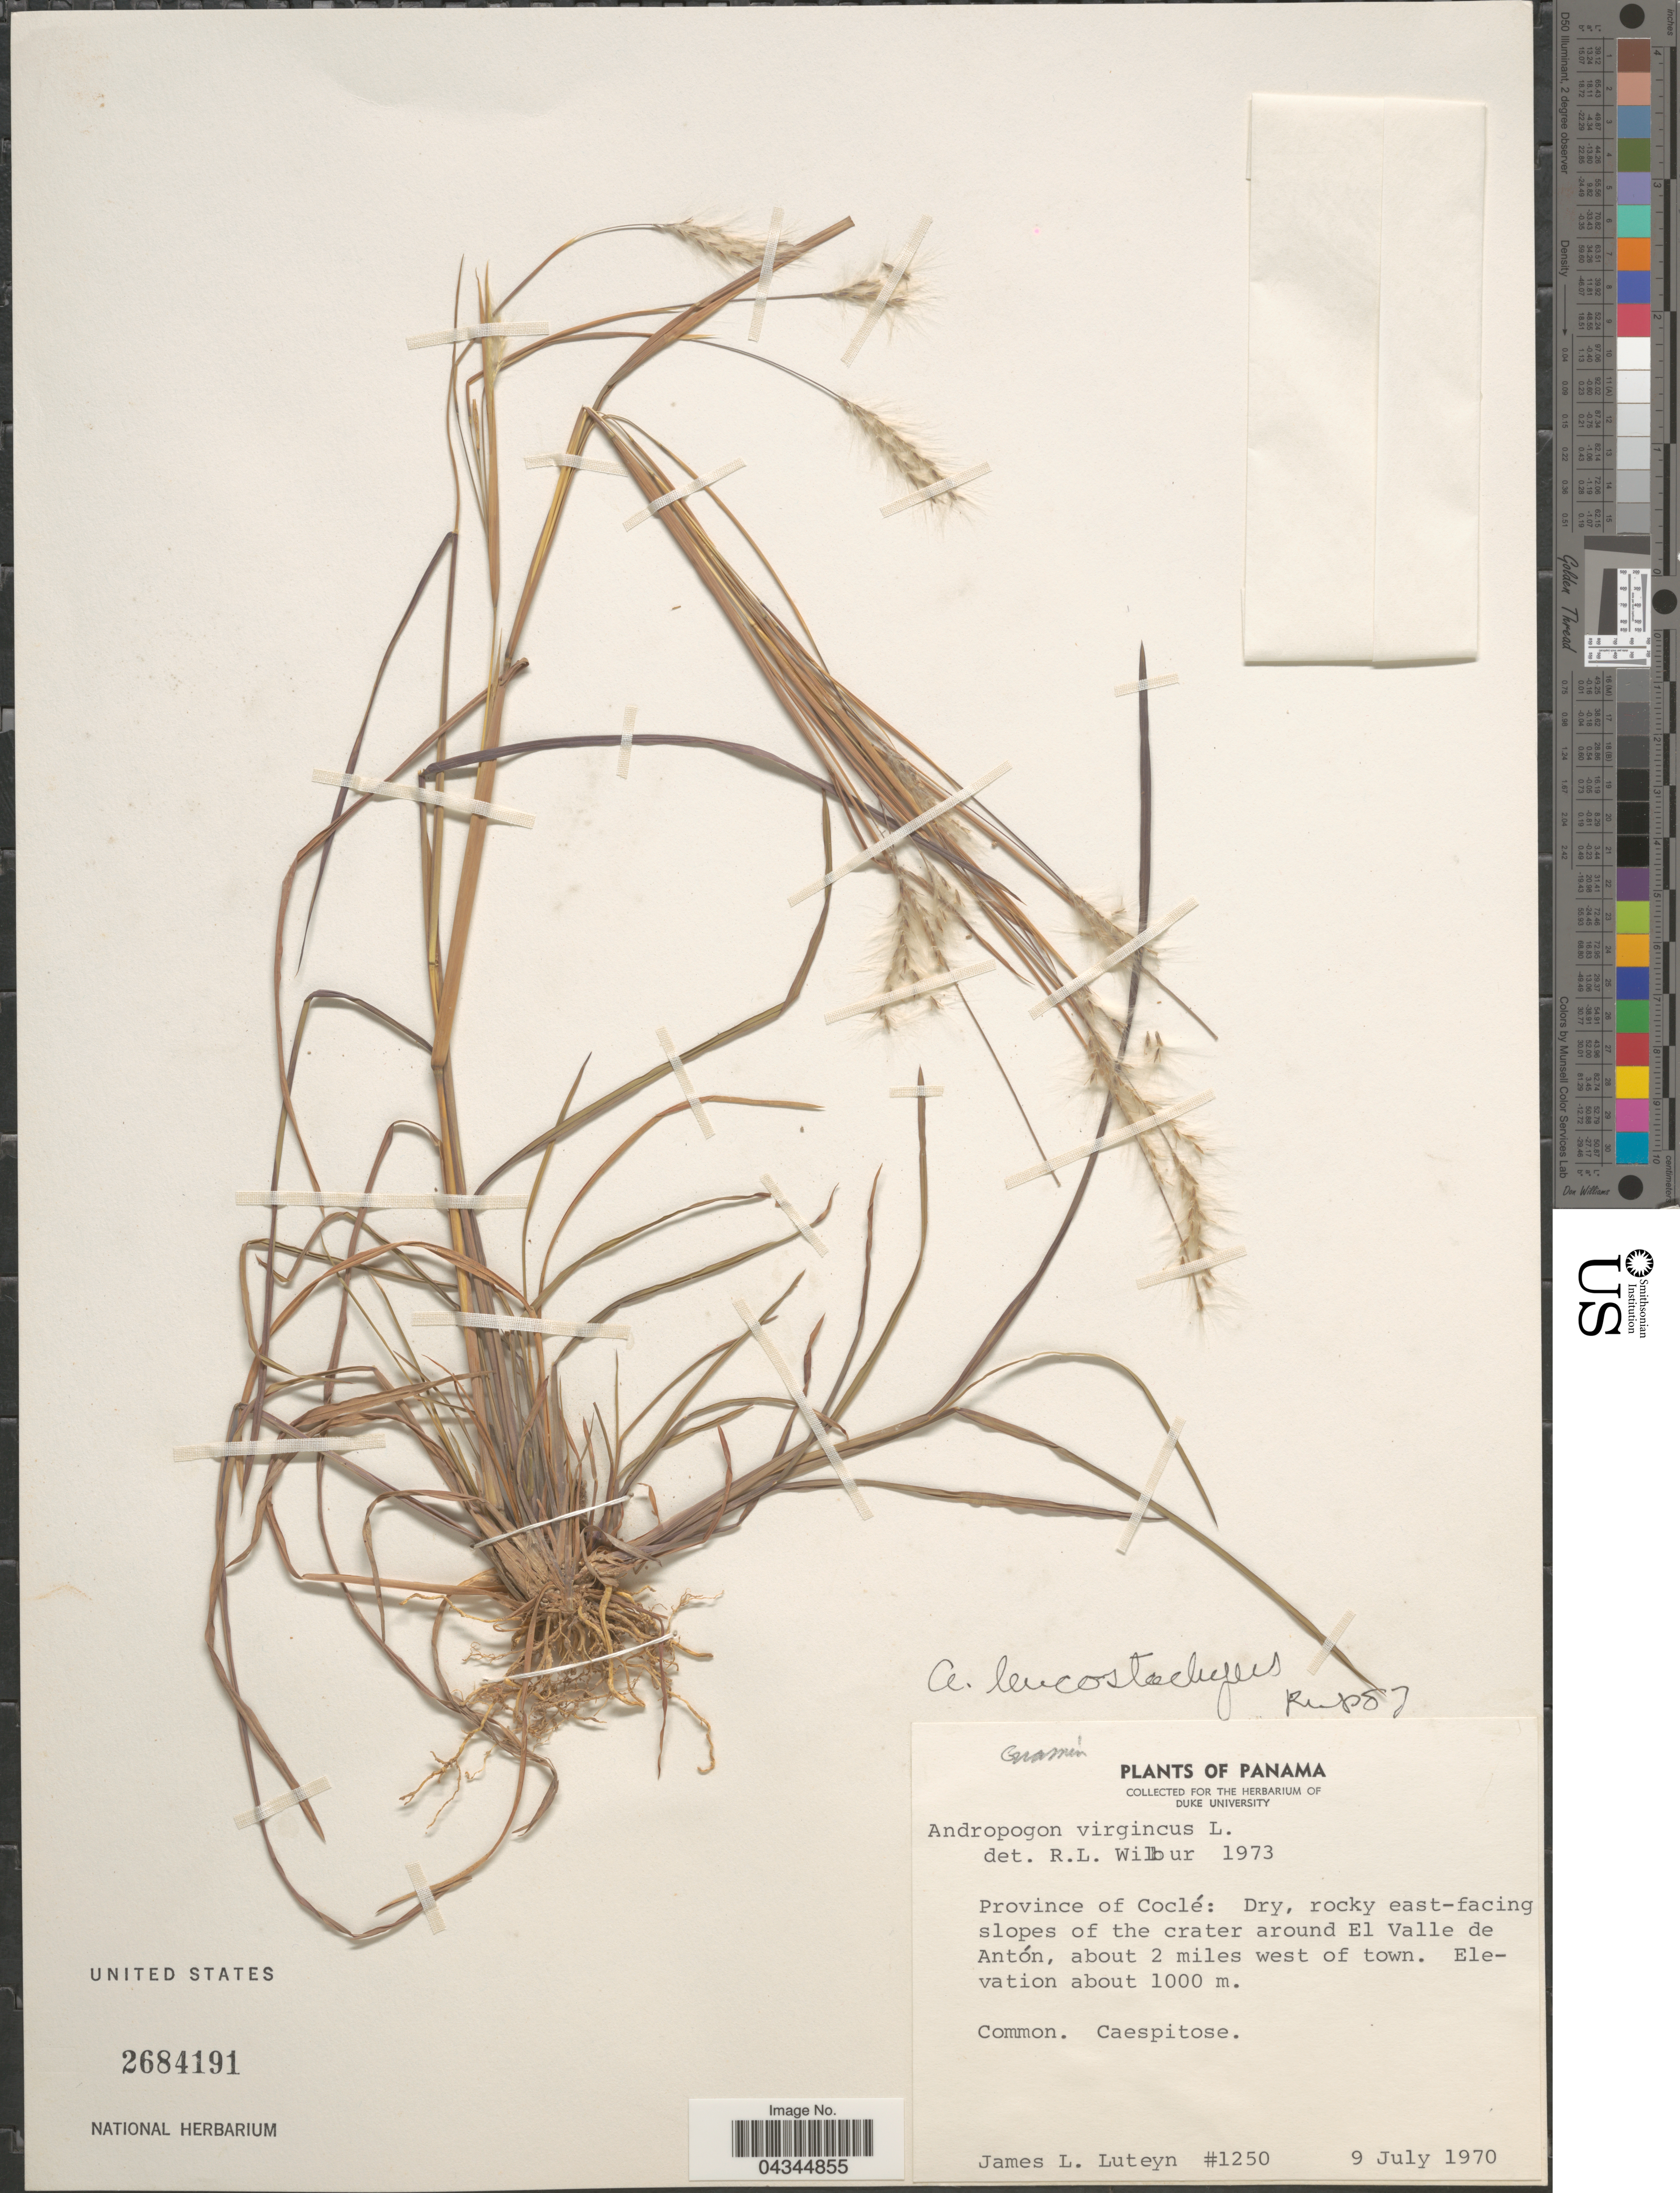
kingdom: Plantae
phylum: Tracheophyta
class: Liliopsida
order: Poales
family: Poaceae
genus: Andropogon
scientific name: Andropogon leucostachyus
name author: Kunth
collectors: J. L. Luteyn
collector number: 1250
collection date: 1970-07-09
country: Panama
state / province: Cocle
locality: Dry, rocky east-facing slopes of the crater around El Valle de Antón, about 2 miles west of town.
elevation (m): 1000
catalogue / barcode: US 2684191